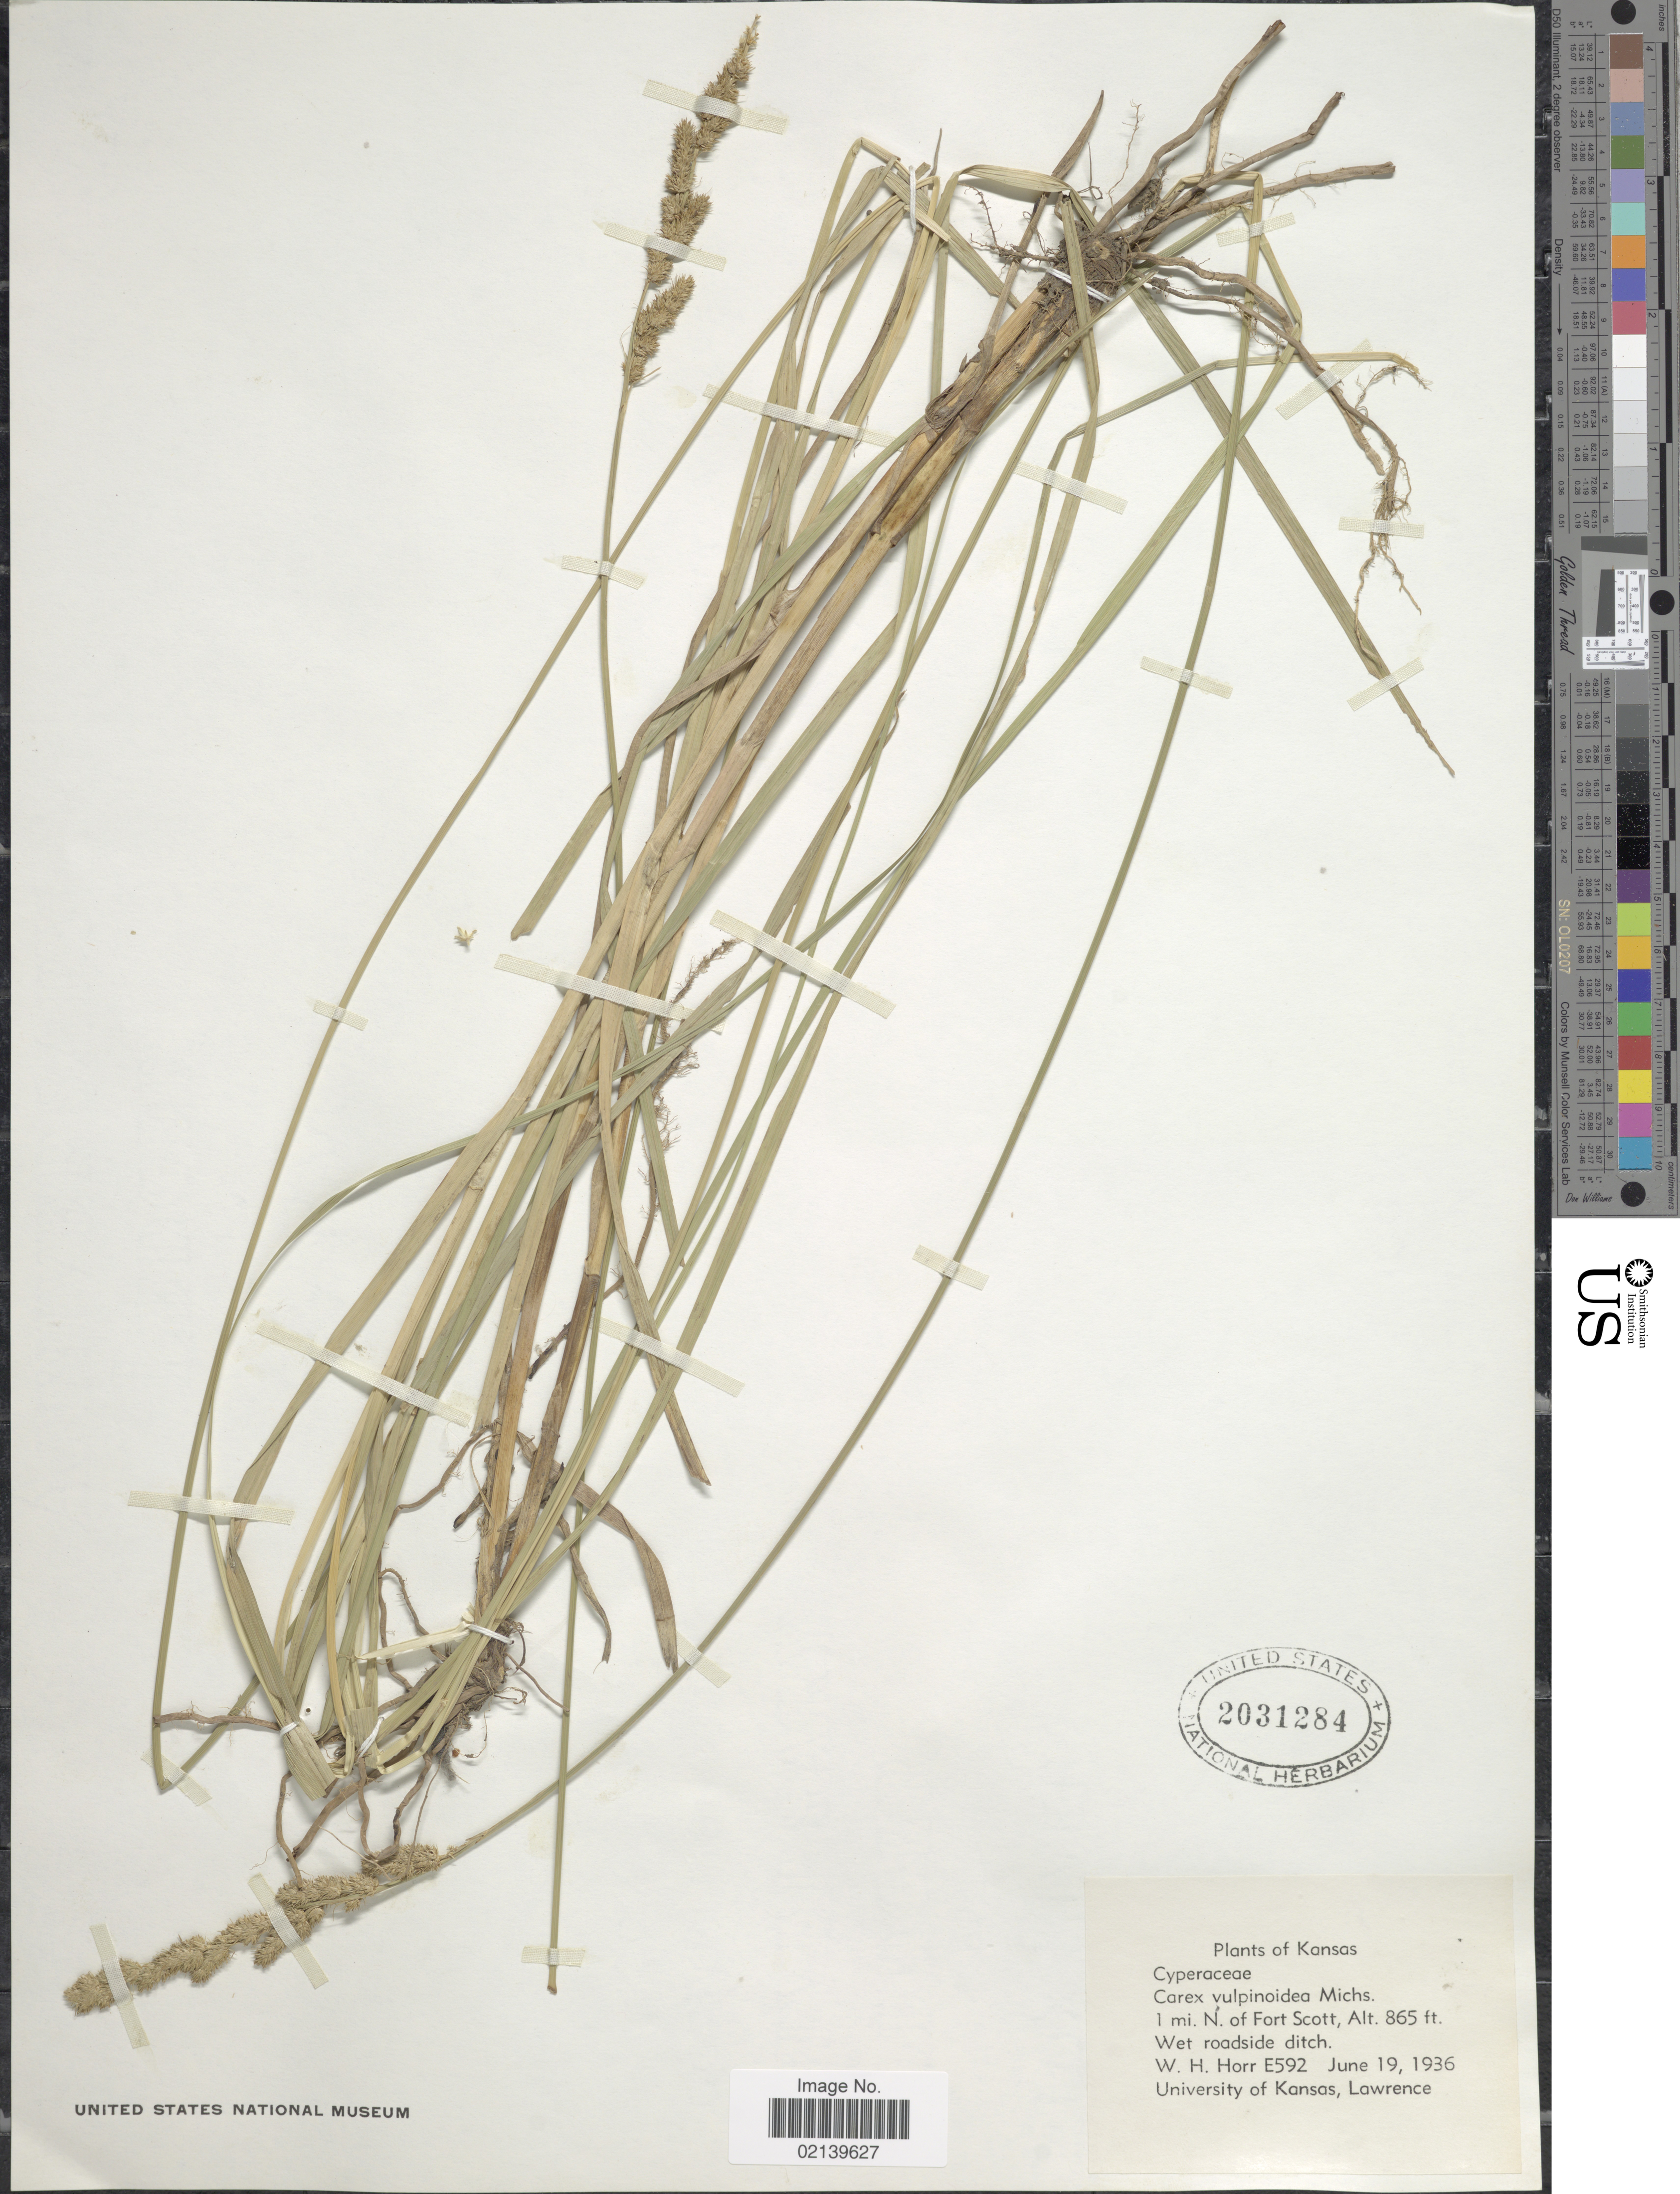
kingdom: Plantae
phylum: Tracheophyta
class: Liliopsida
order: Poales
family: Cyperaceae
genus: Carex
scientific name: Carex vulpinoidea Michx.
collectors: W. H. Horr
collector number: E592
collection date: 1936-06-19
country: United States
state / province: Kansas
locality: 1 mi. N. of Fort Scott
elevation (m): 264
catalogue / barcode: US 2031284